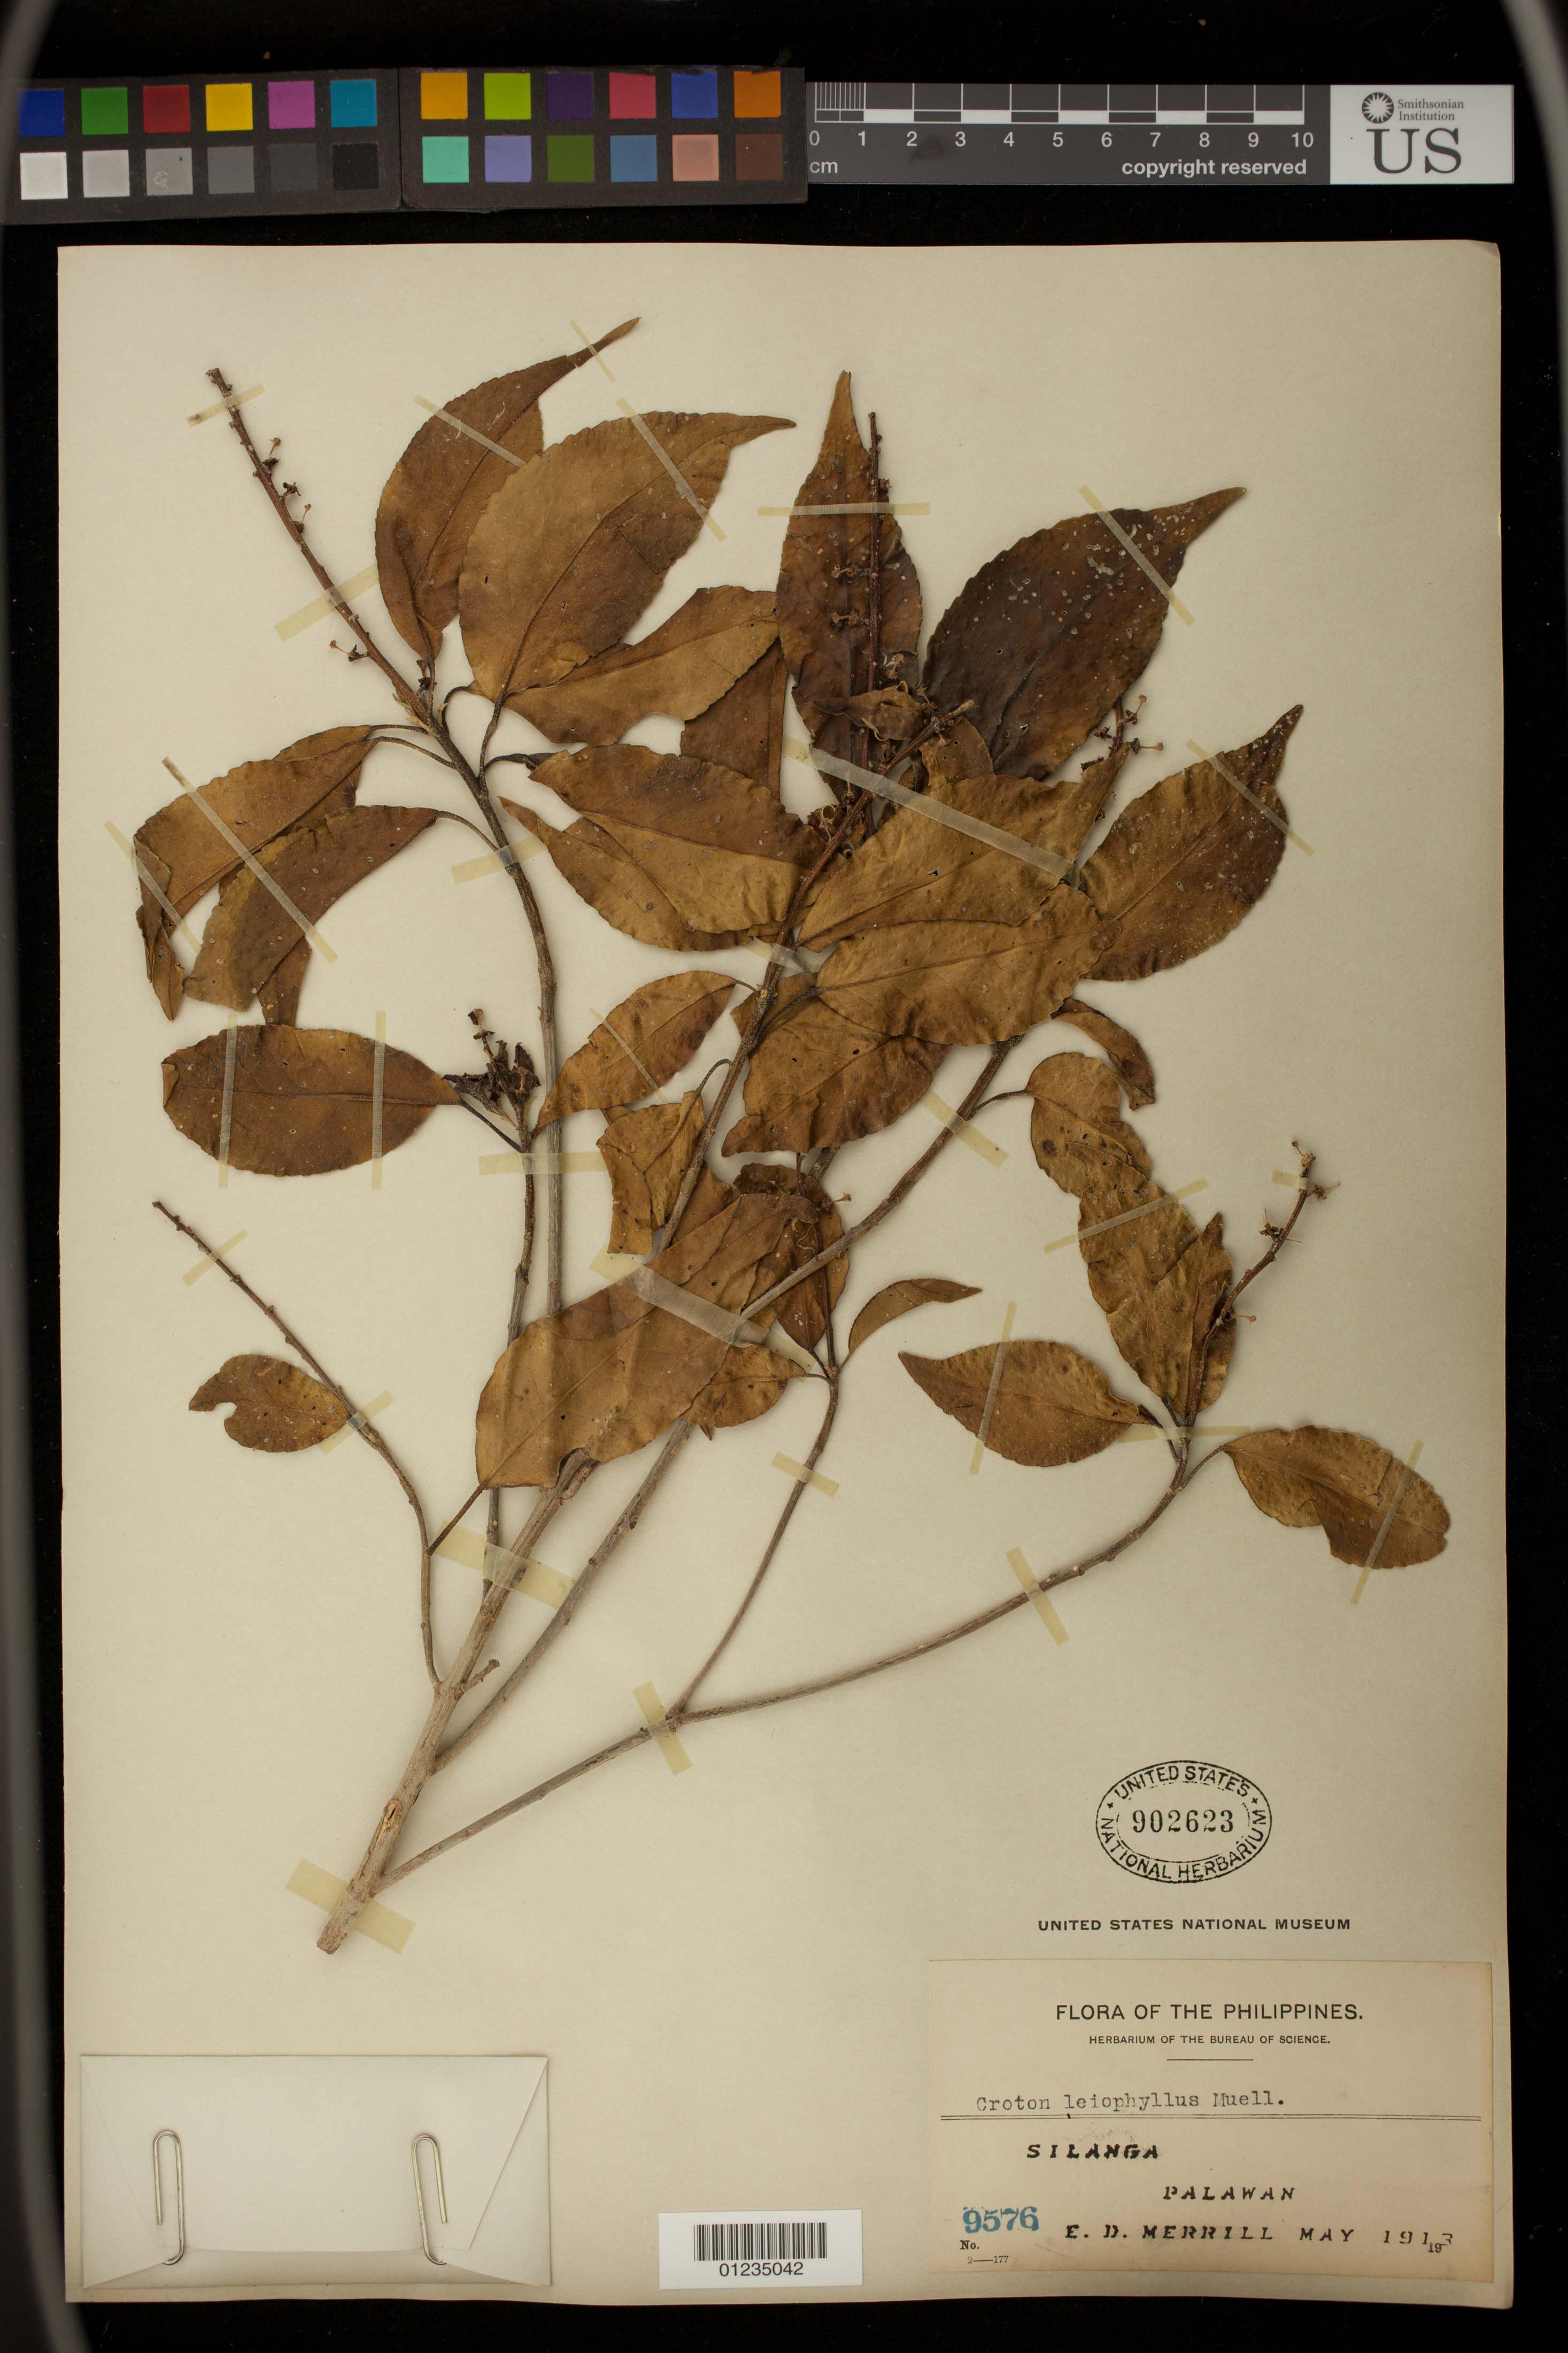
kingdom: Plantae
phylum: Tracheophyta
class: Magnoliopsida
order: Malpighiales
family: Euphorbiaceae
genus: Croton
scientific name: Croton leiophyllus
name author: Müll. Arg.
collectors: E. Merrill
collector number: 9576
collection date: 1913-05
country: Philippines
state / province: Mimaropa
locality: Silanga, Palawan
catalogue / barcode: US 902623